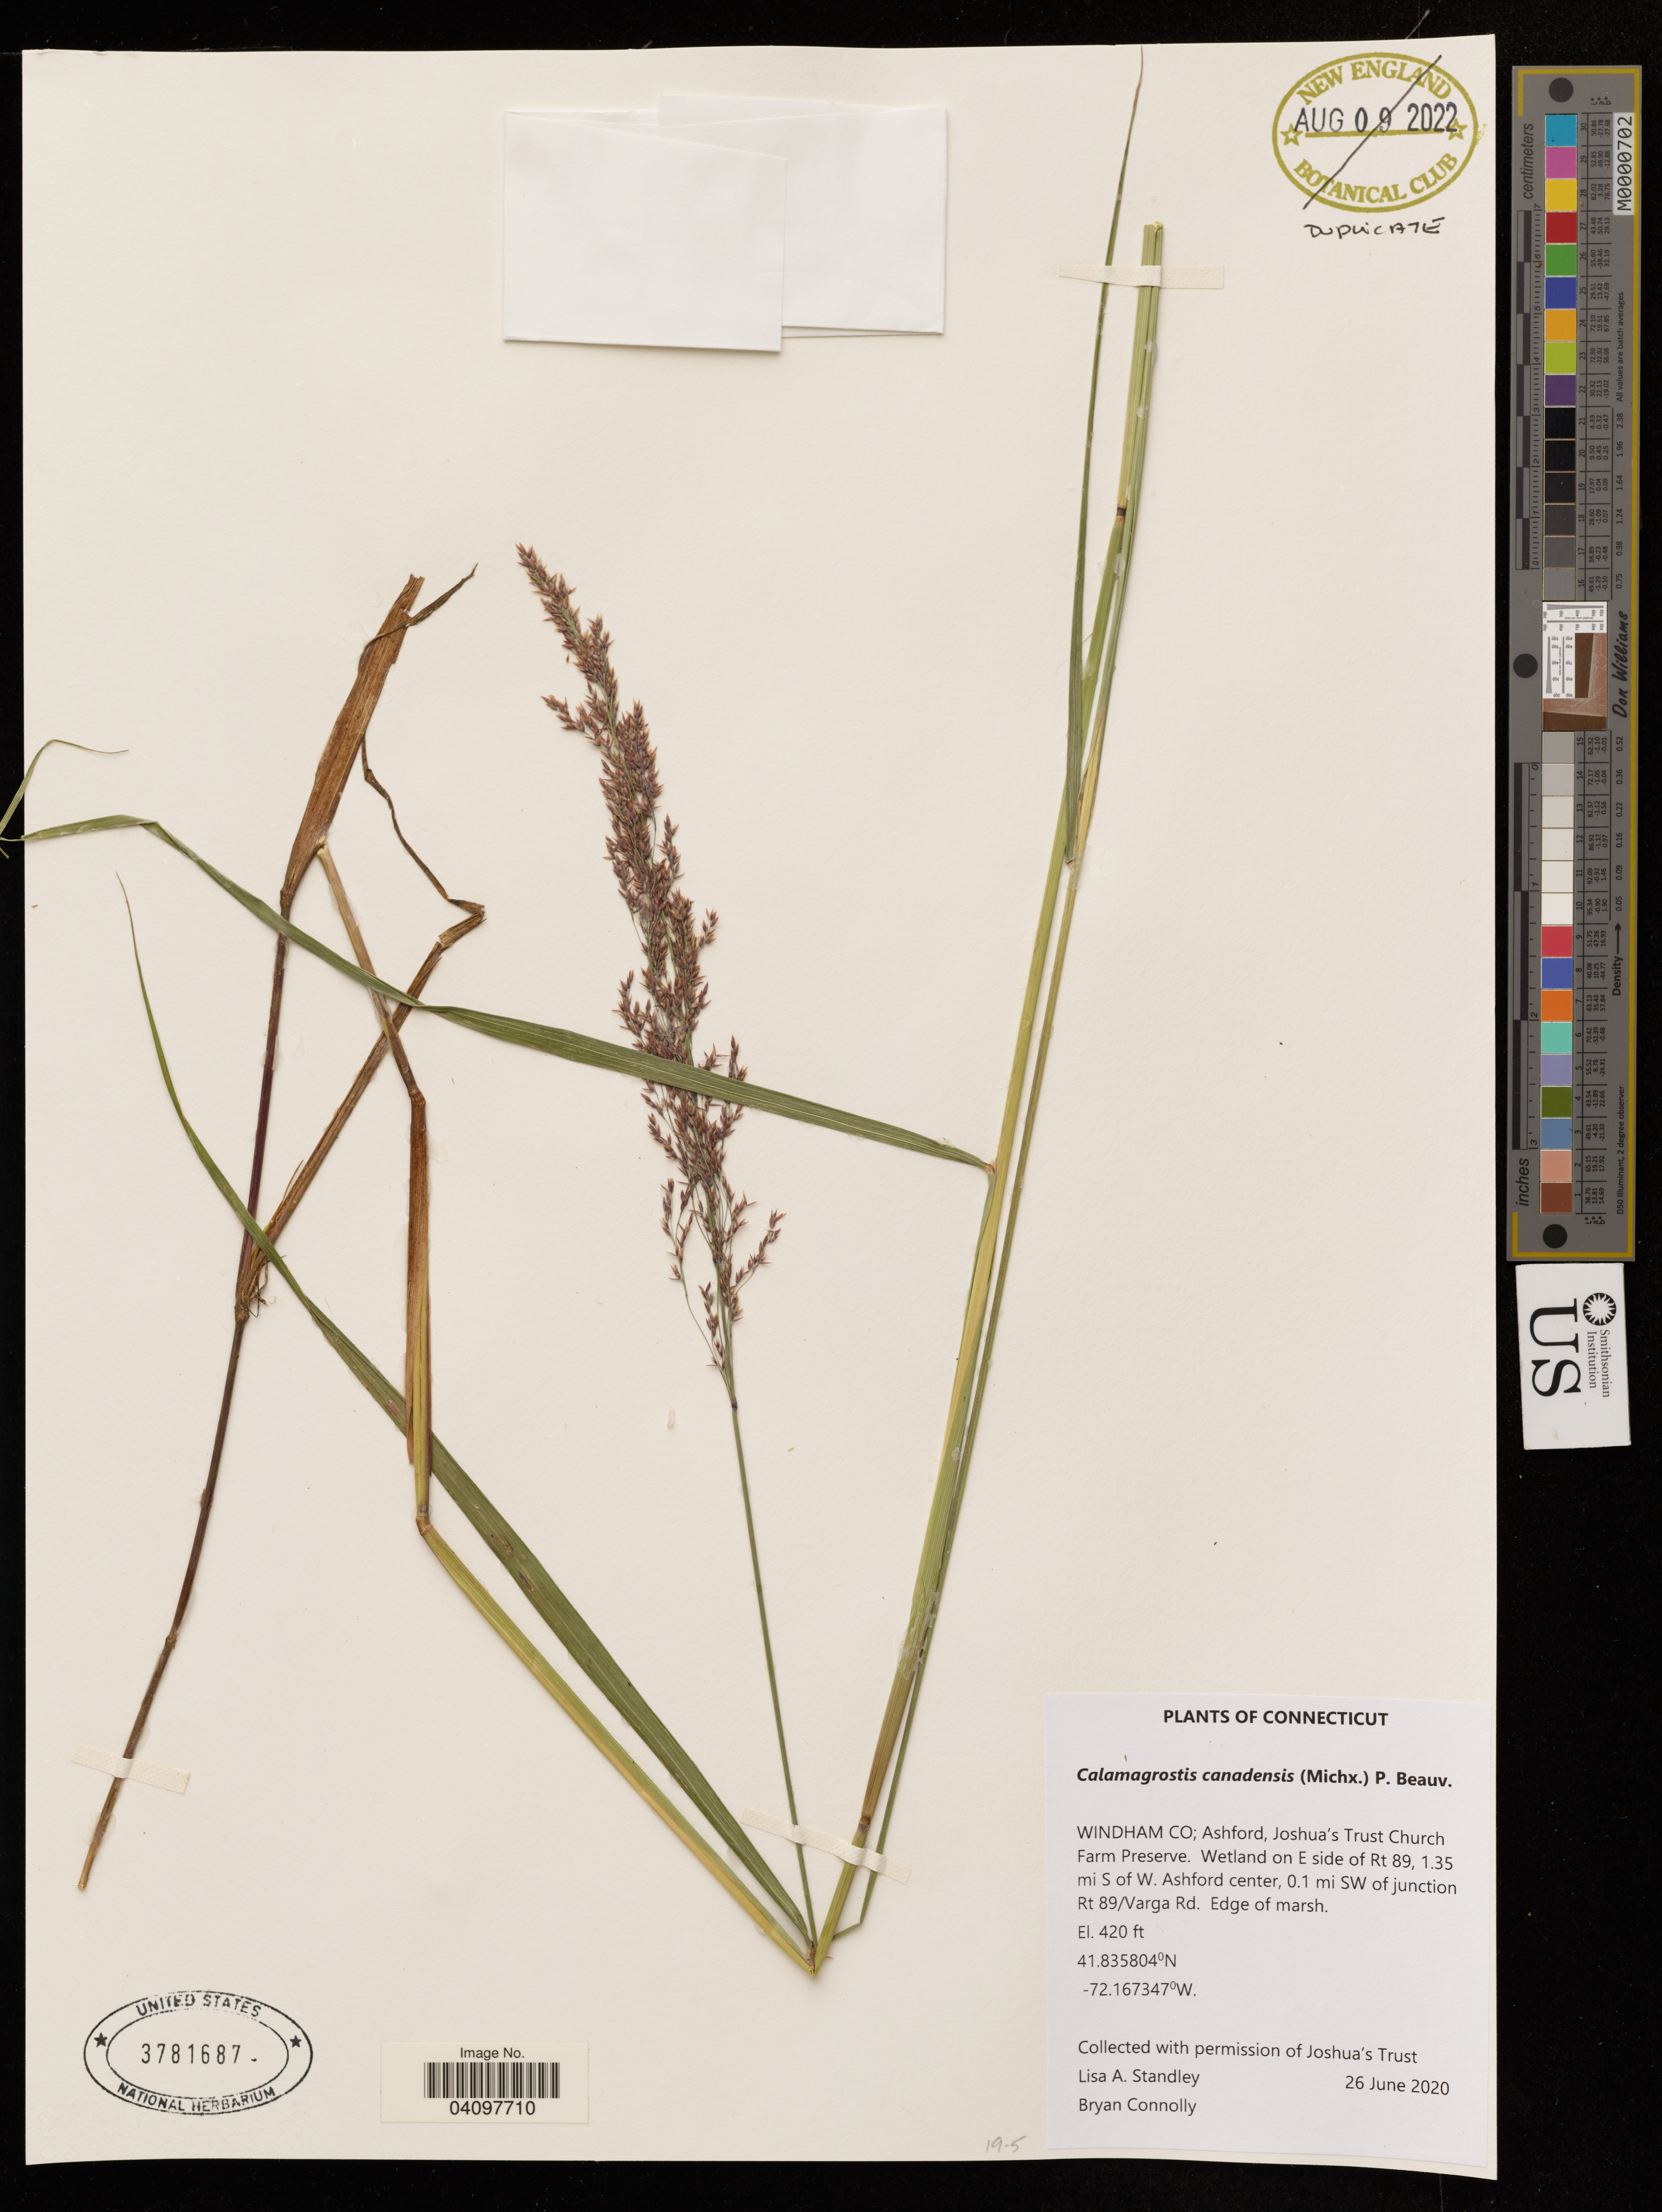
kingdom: Plantae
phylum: Tracheophyta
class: Liliopsida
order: Poales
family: Poaceae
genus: Calamagrostis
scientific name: Calamagrostis canadensis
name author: (Michx.) P. Beauv.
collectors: B. Connolly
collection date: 2020-06-26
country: United States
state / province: Connecticut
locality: Windham Co. Ashford, Joshua's Trust Church Farm Preserve. Wetland on E side of Rt 89, 1.35 mi S of W. Ashford center, 0.1 mi SW of junction Rt 89/Varga Rd.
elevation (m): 128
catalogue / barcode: US 3781687